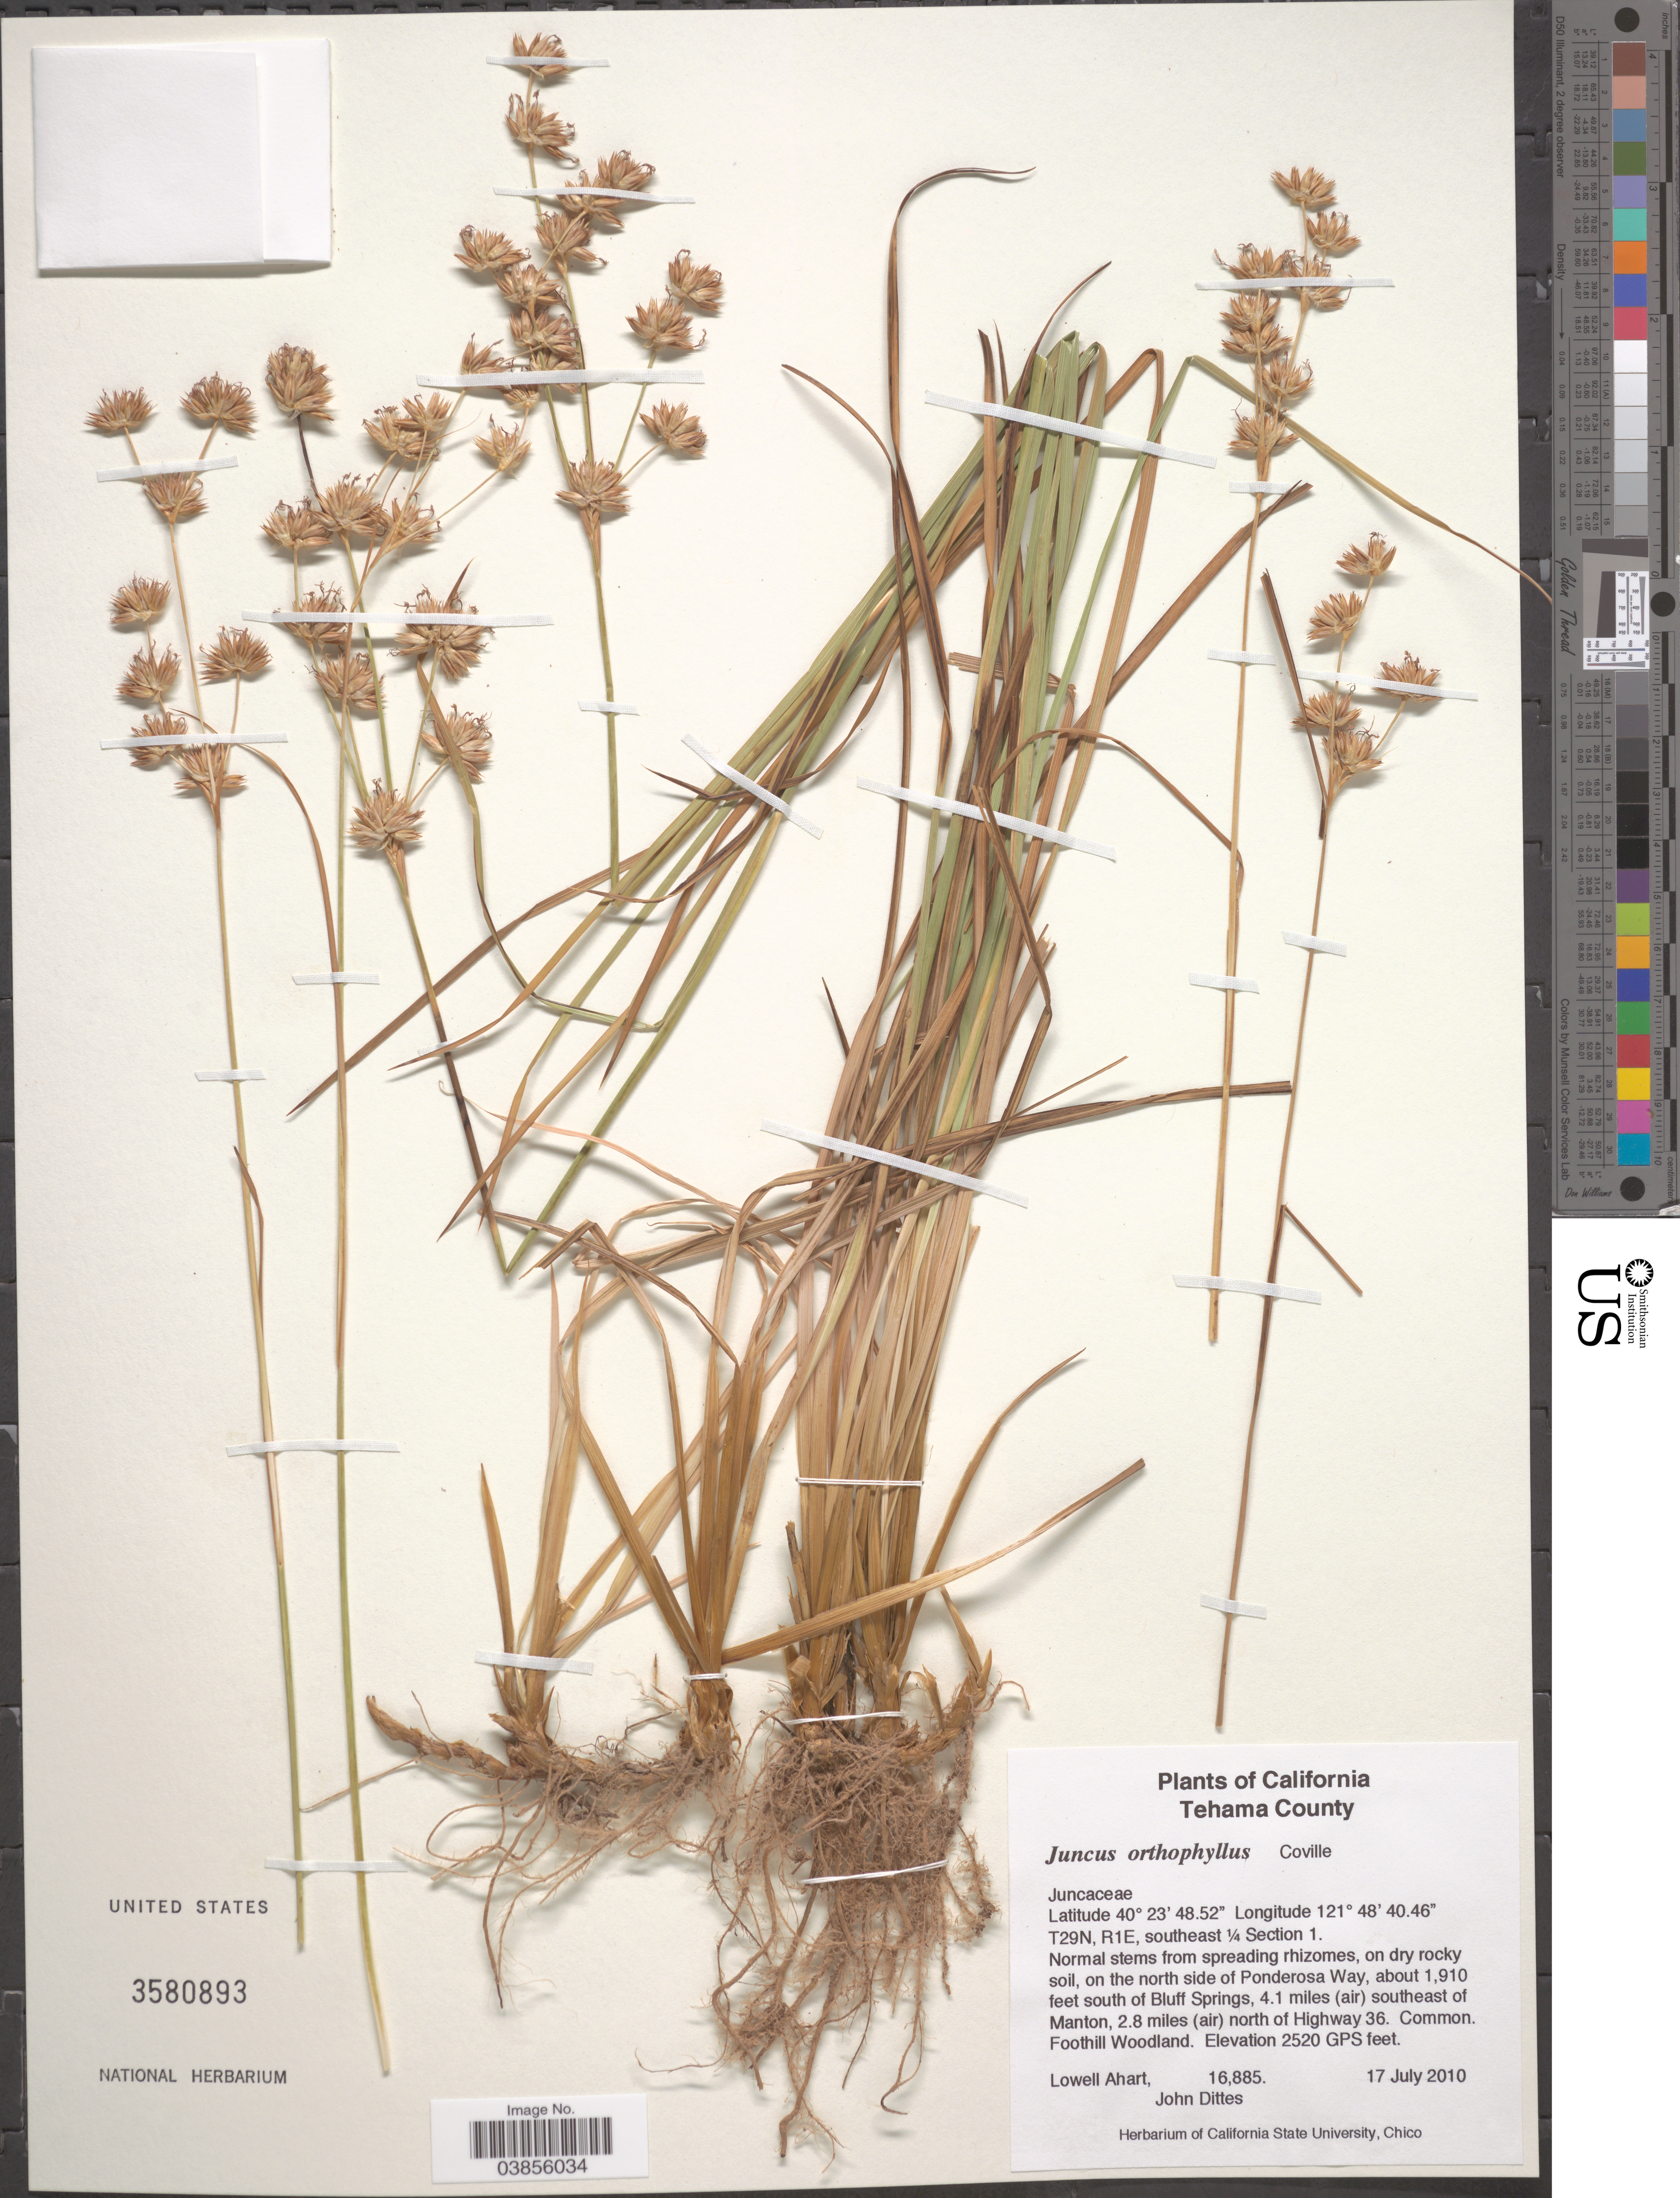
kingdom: Plantae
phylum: Tracheophyta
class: Liliopsida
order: Poales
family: Juncaceae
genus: Juncus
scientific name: Juncus orthophyllus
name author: Coville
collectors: L. Ahart & J. Dittes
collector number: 16885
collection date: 2010-07-17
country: United States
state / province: California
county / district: Tehama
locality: Tehama County. T29N, R1E, southeast ¼ Section 1. On the north side of Ponderosa Way, about 1910 feet south of Bluff Springs, 4.1 miles (air) southeast of Manton, 2.8 miles (air) north of Highway 36.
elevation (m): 768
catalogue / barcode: US 3580893